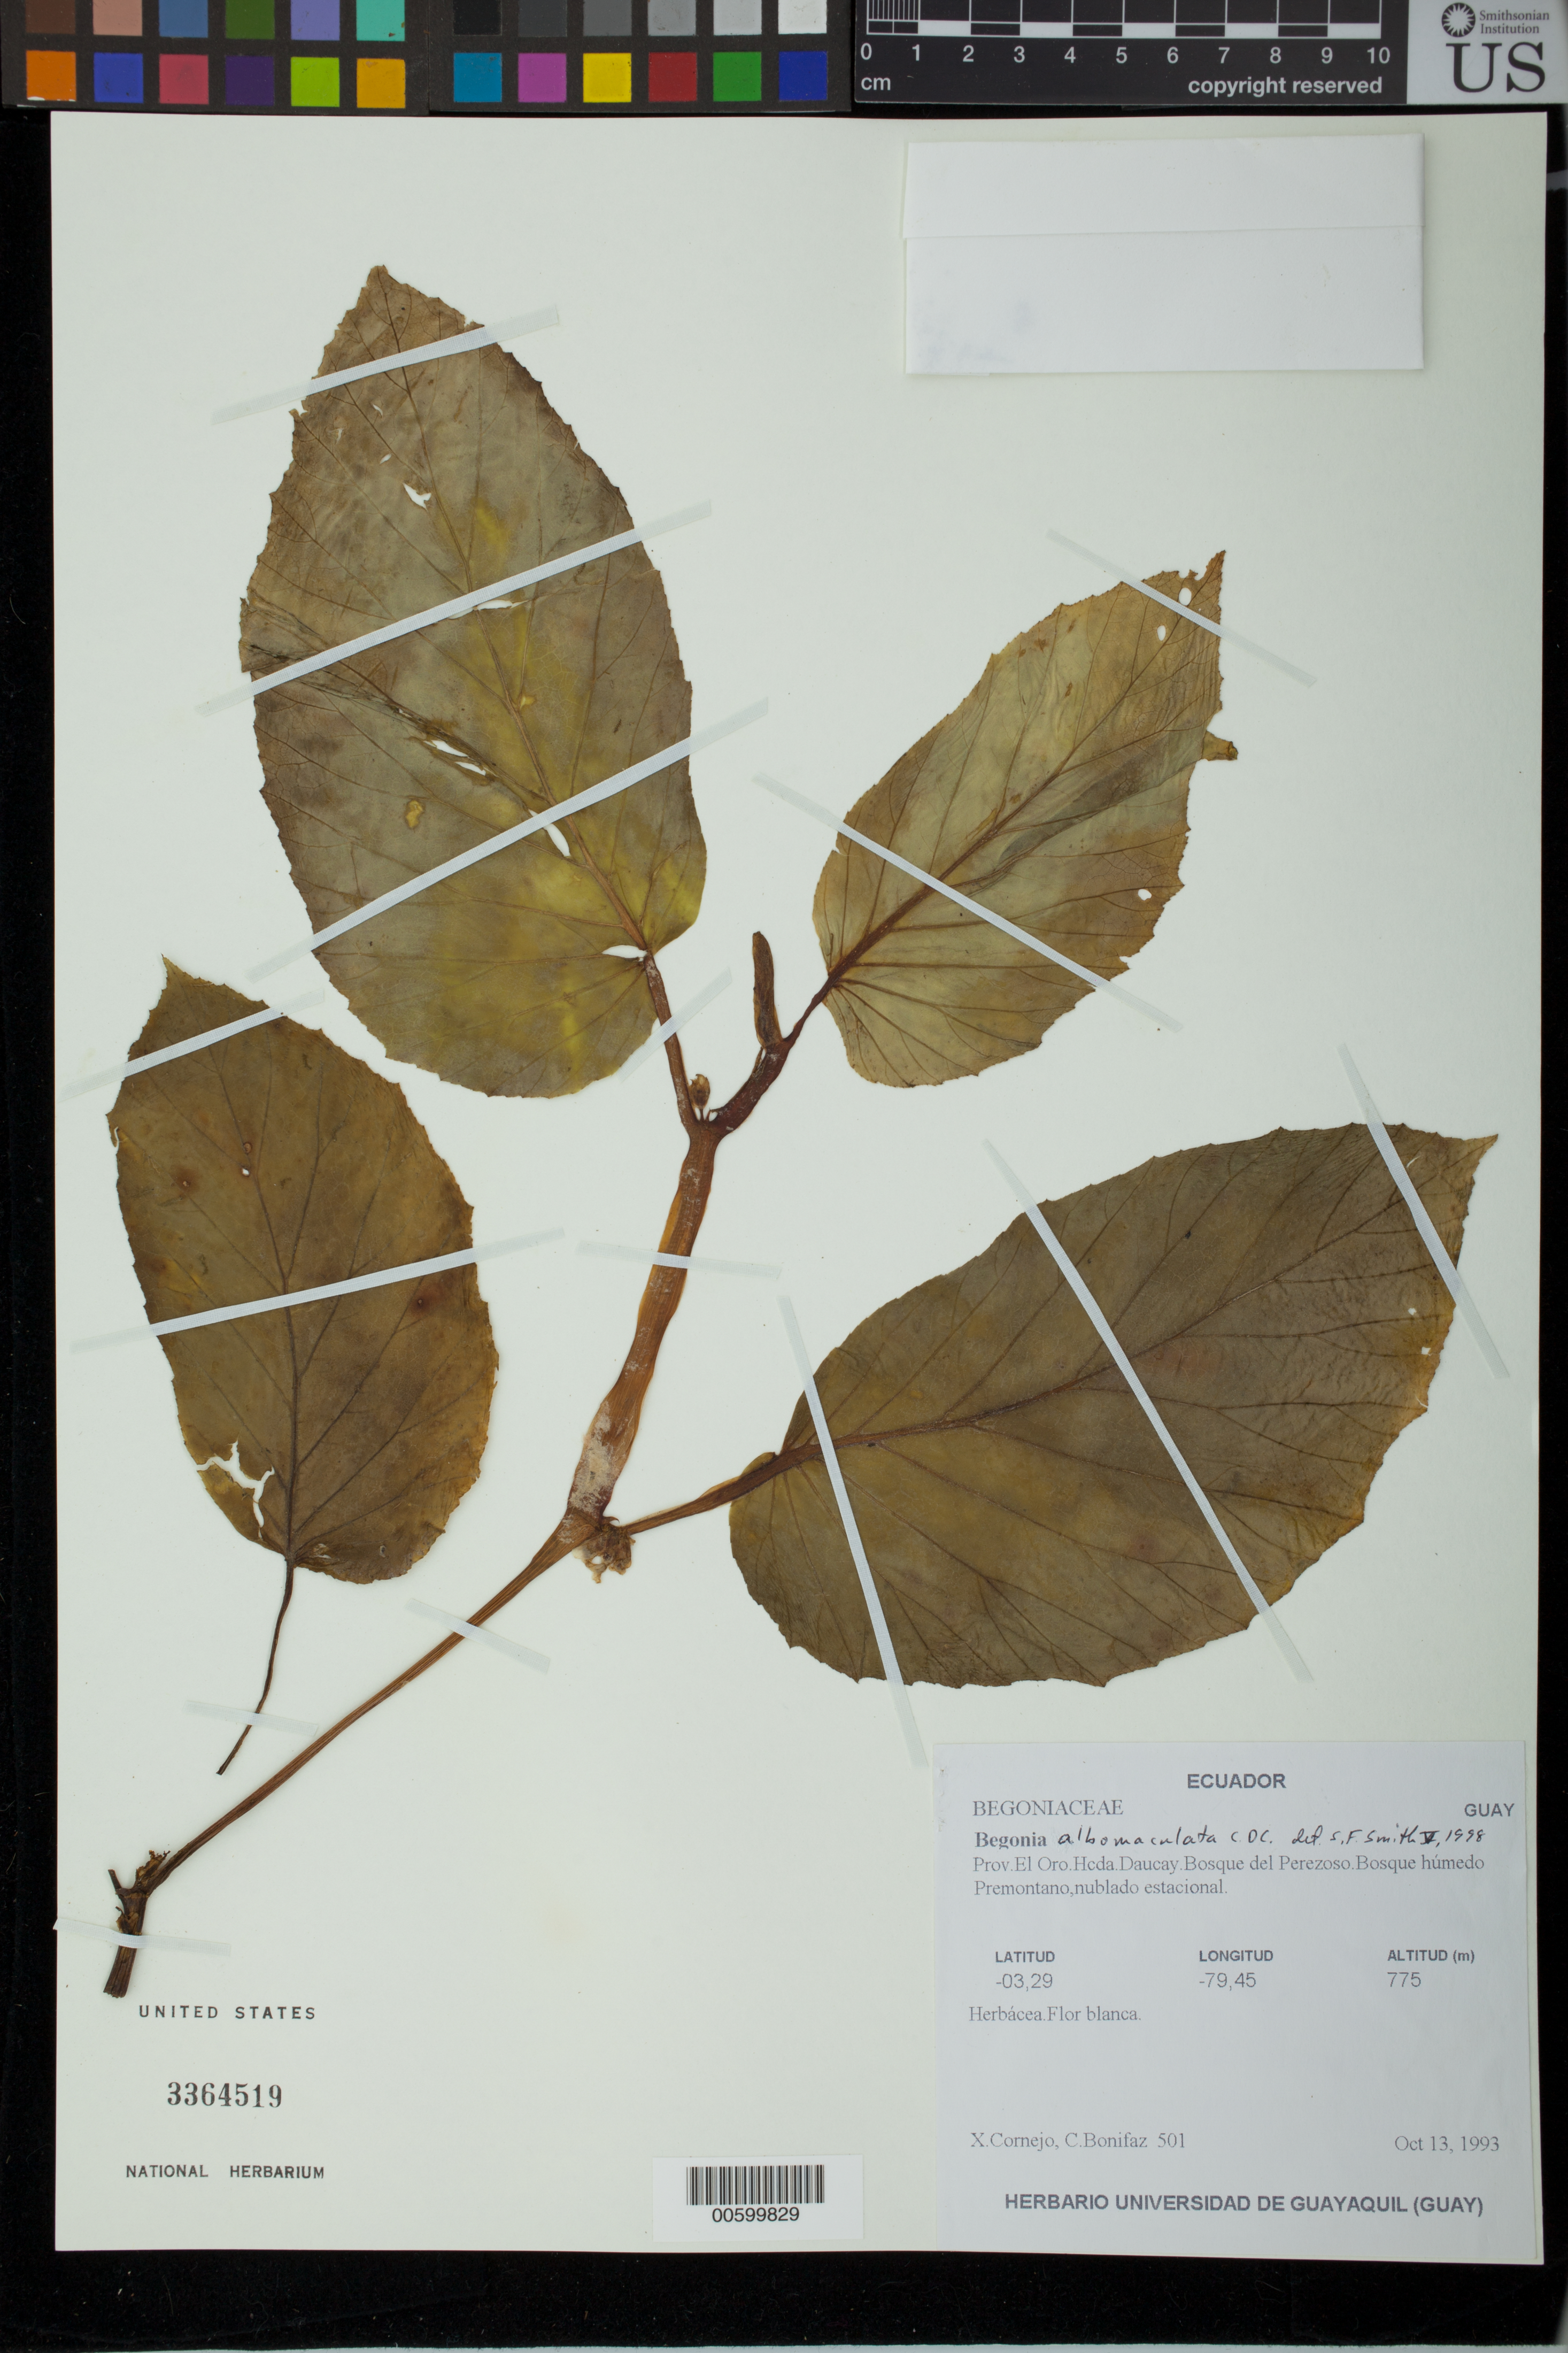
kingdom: Plantae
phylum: Tracheophyta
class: Magnoliopsida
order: Cucurbitales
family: Begoniaceae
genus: Begonia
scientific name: Begonia albomaculata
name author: C. DC.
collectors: X. F. Cornejo & C. Bonifaz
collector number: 501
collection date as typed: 13 Oct 1993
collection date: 1993-10-13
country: Ecuador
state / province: Guayas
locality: El Oro. Hacda. Daucay. Bosque del Perezoso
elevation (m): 775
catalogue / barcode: US 3364519